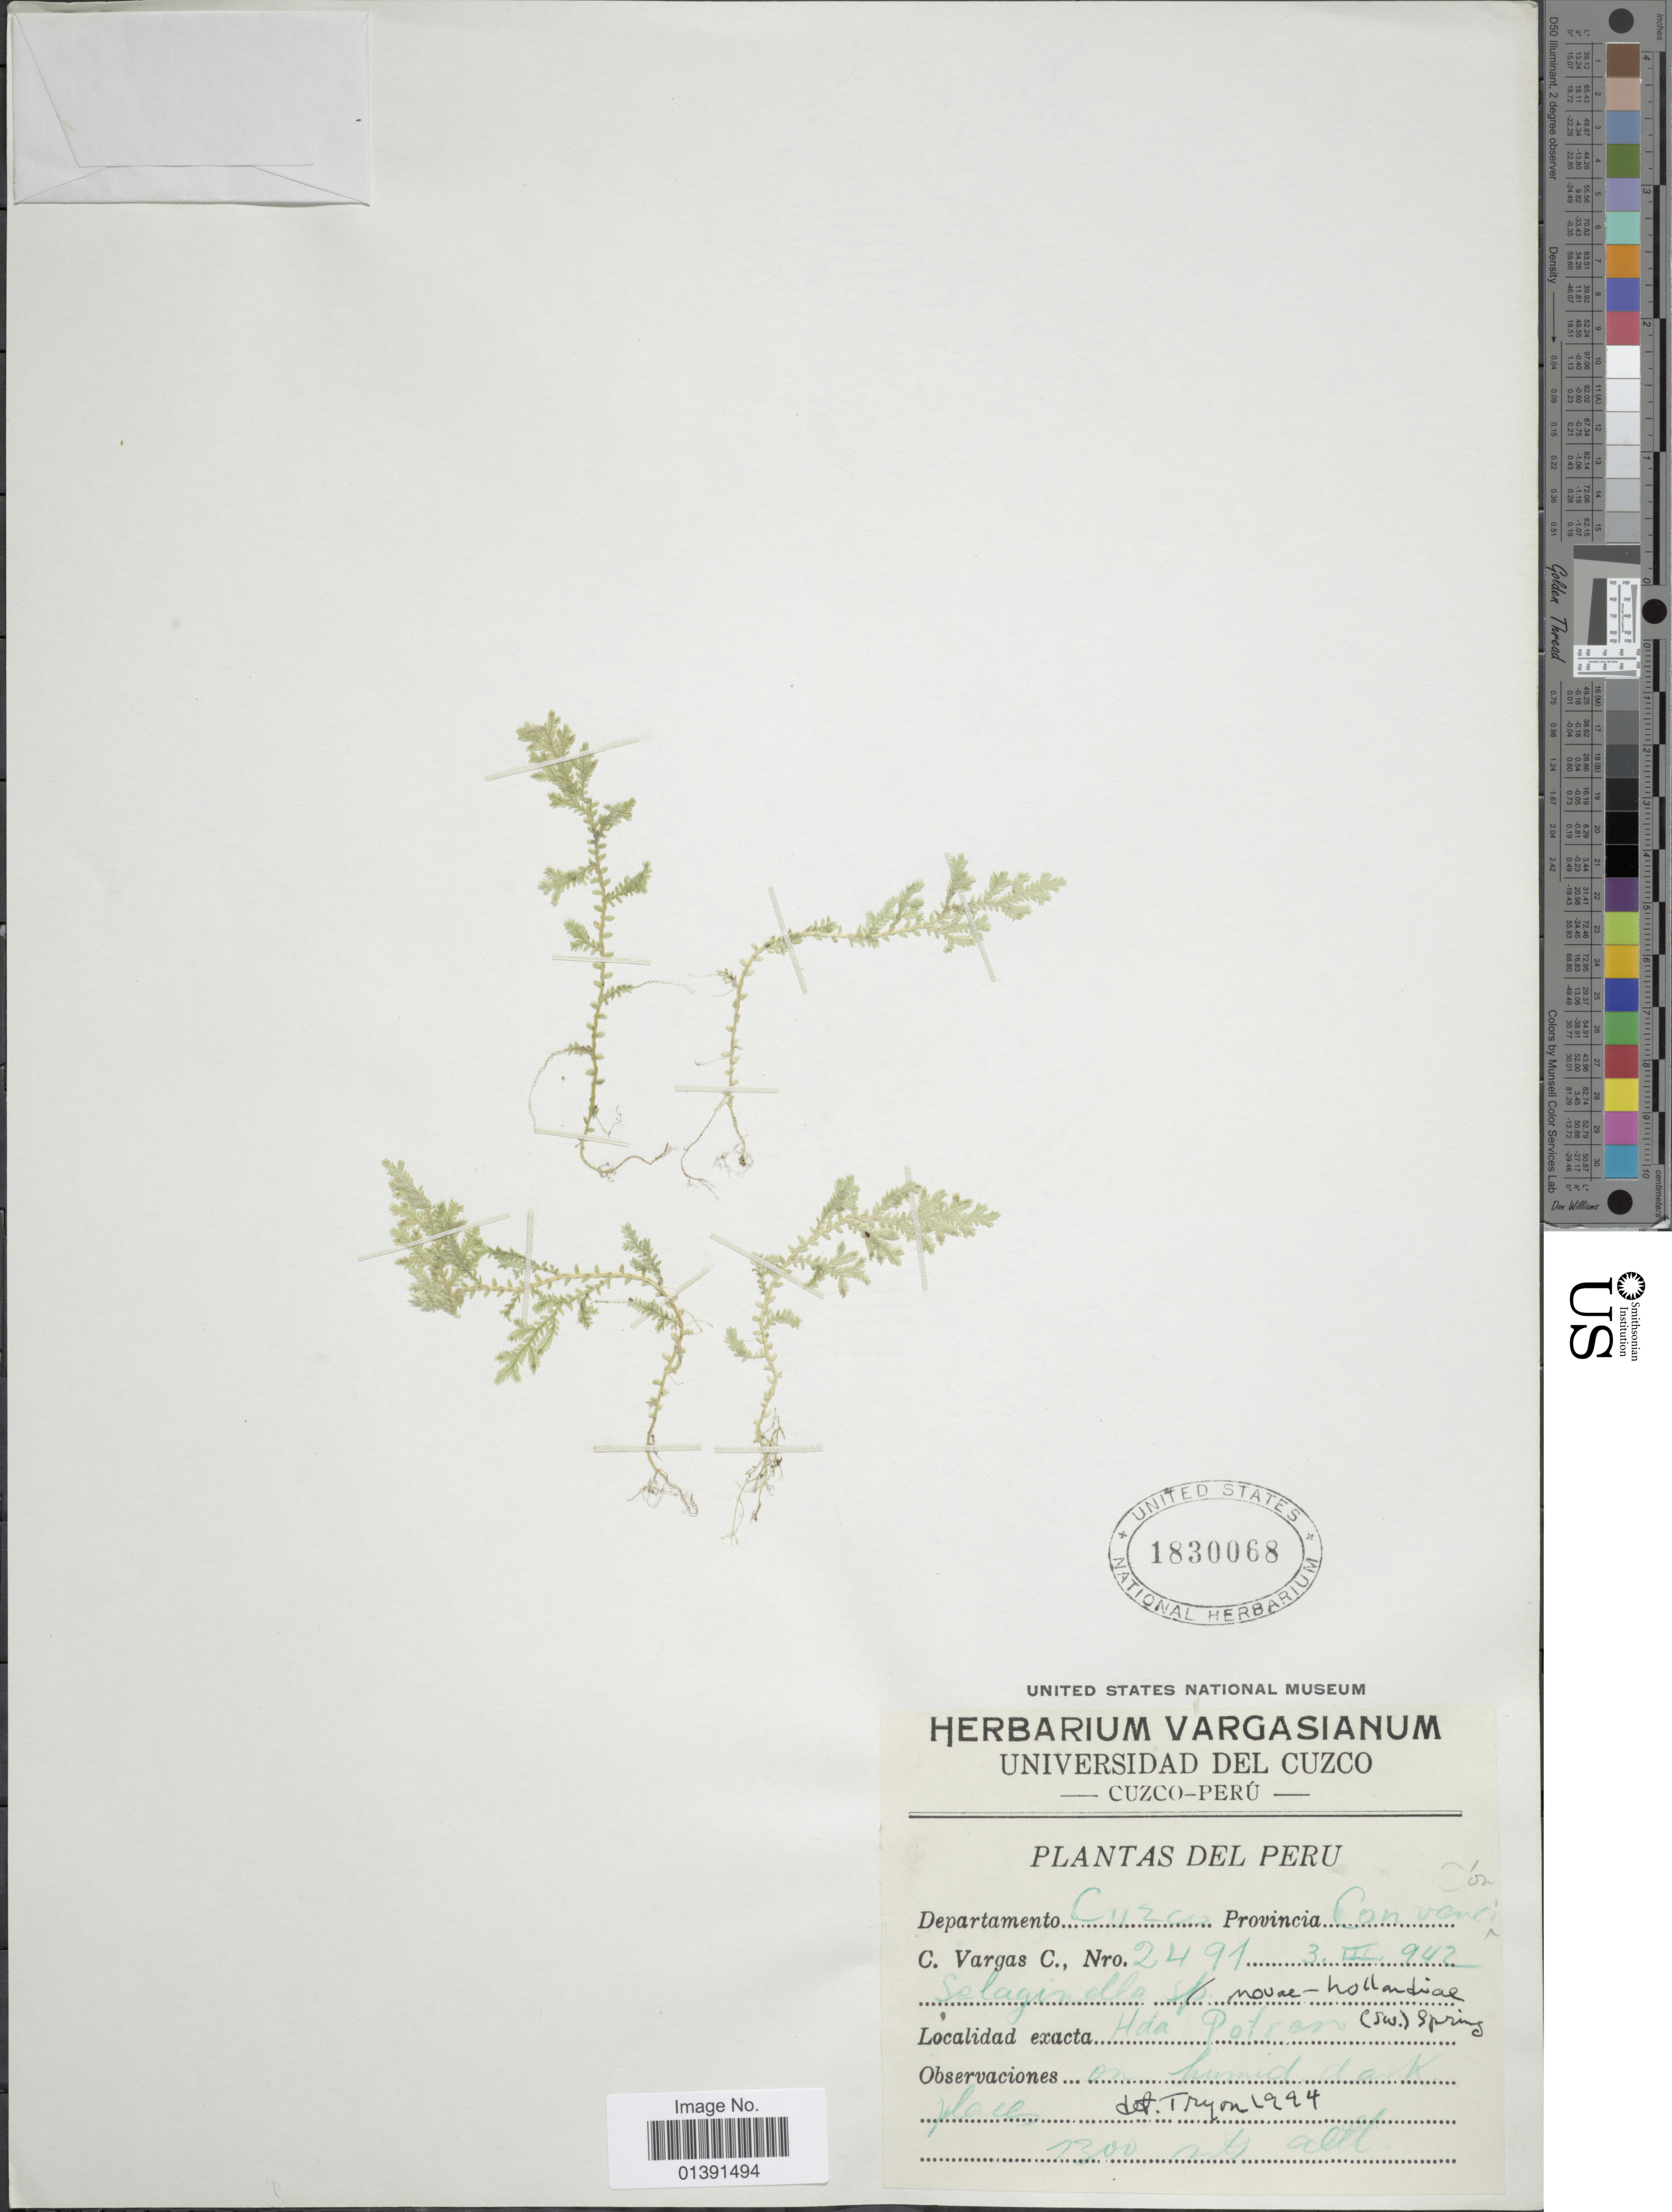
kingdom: Plantae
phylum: Tracheophyta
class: Lycopodiopsida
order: Selaginellales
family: Selaginellaceae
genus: Selaginella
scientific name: Selaginella novae-hollandiae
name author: (Sw.) Spring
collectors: C. Vargas Calderón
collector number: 2491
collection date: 1942-03-03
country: Peru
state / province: Cusco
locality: Provincia Convención, Hda Portrero, on humid dark place.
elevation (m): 1200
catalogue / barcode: US 1830068